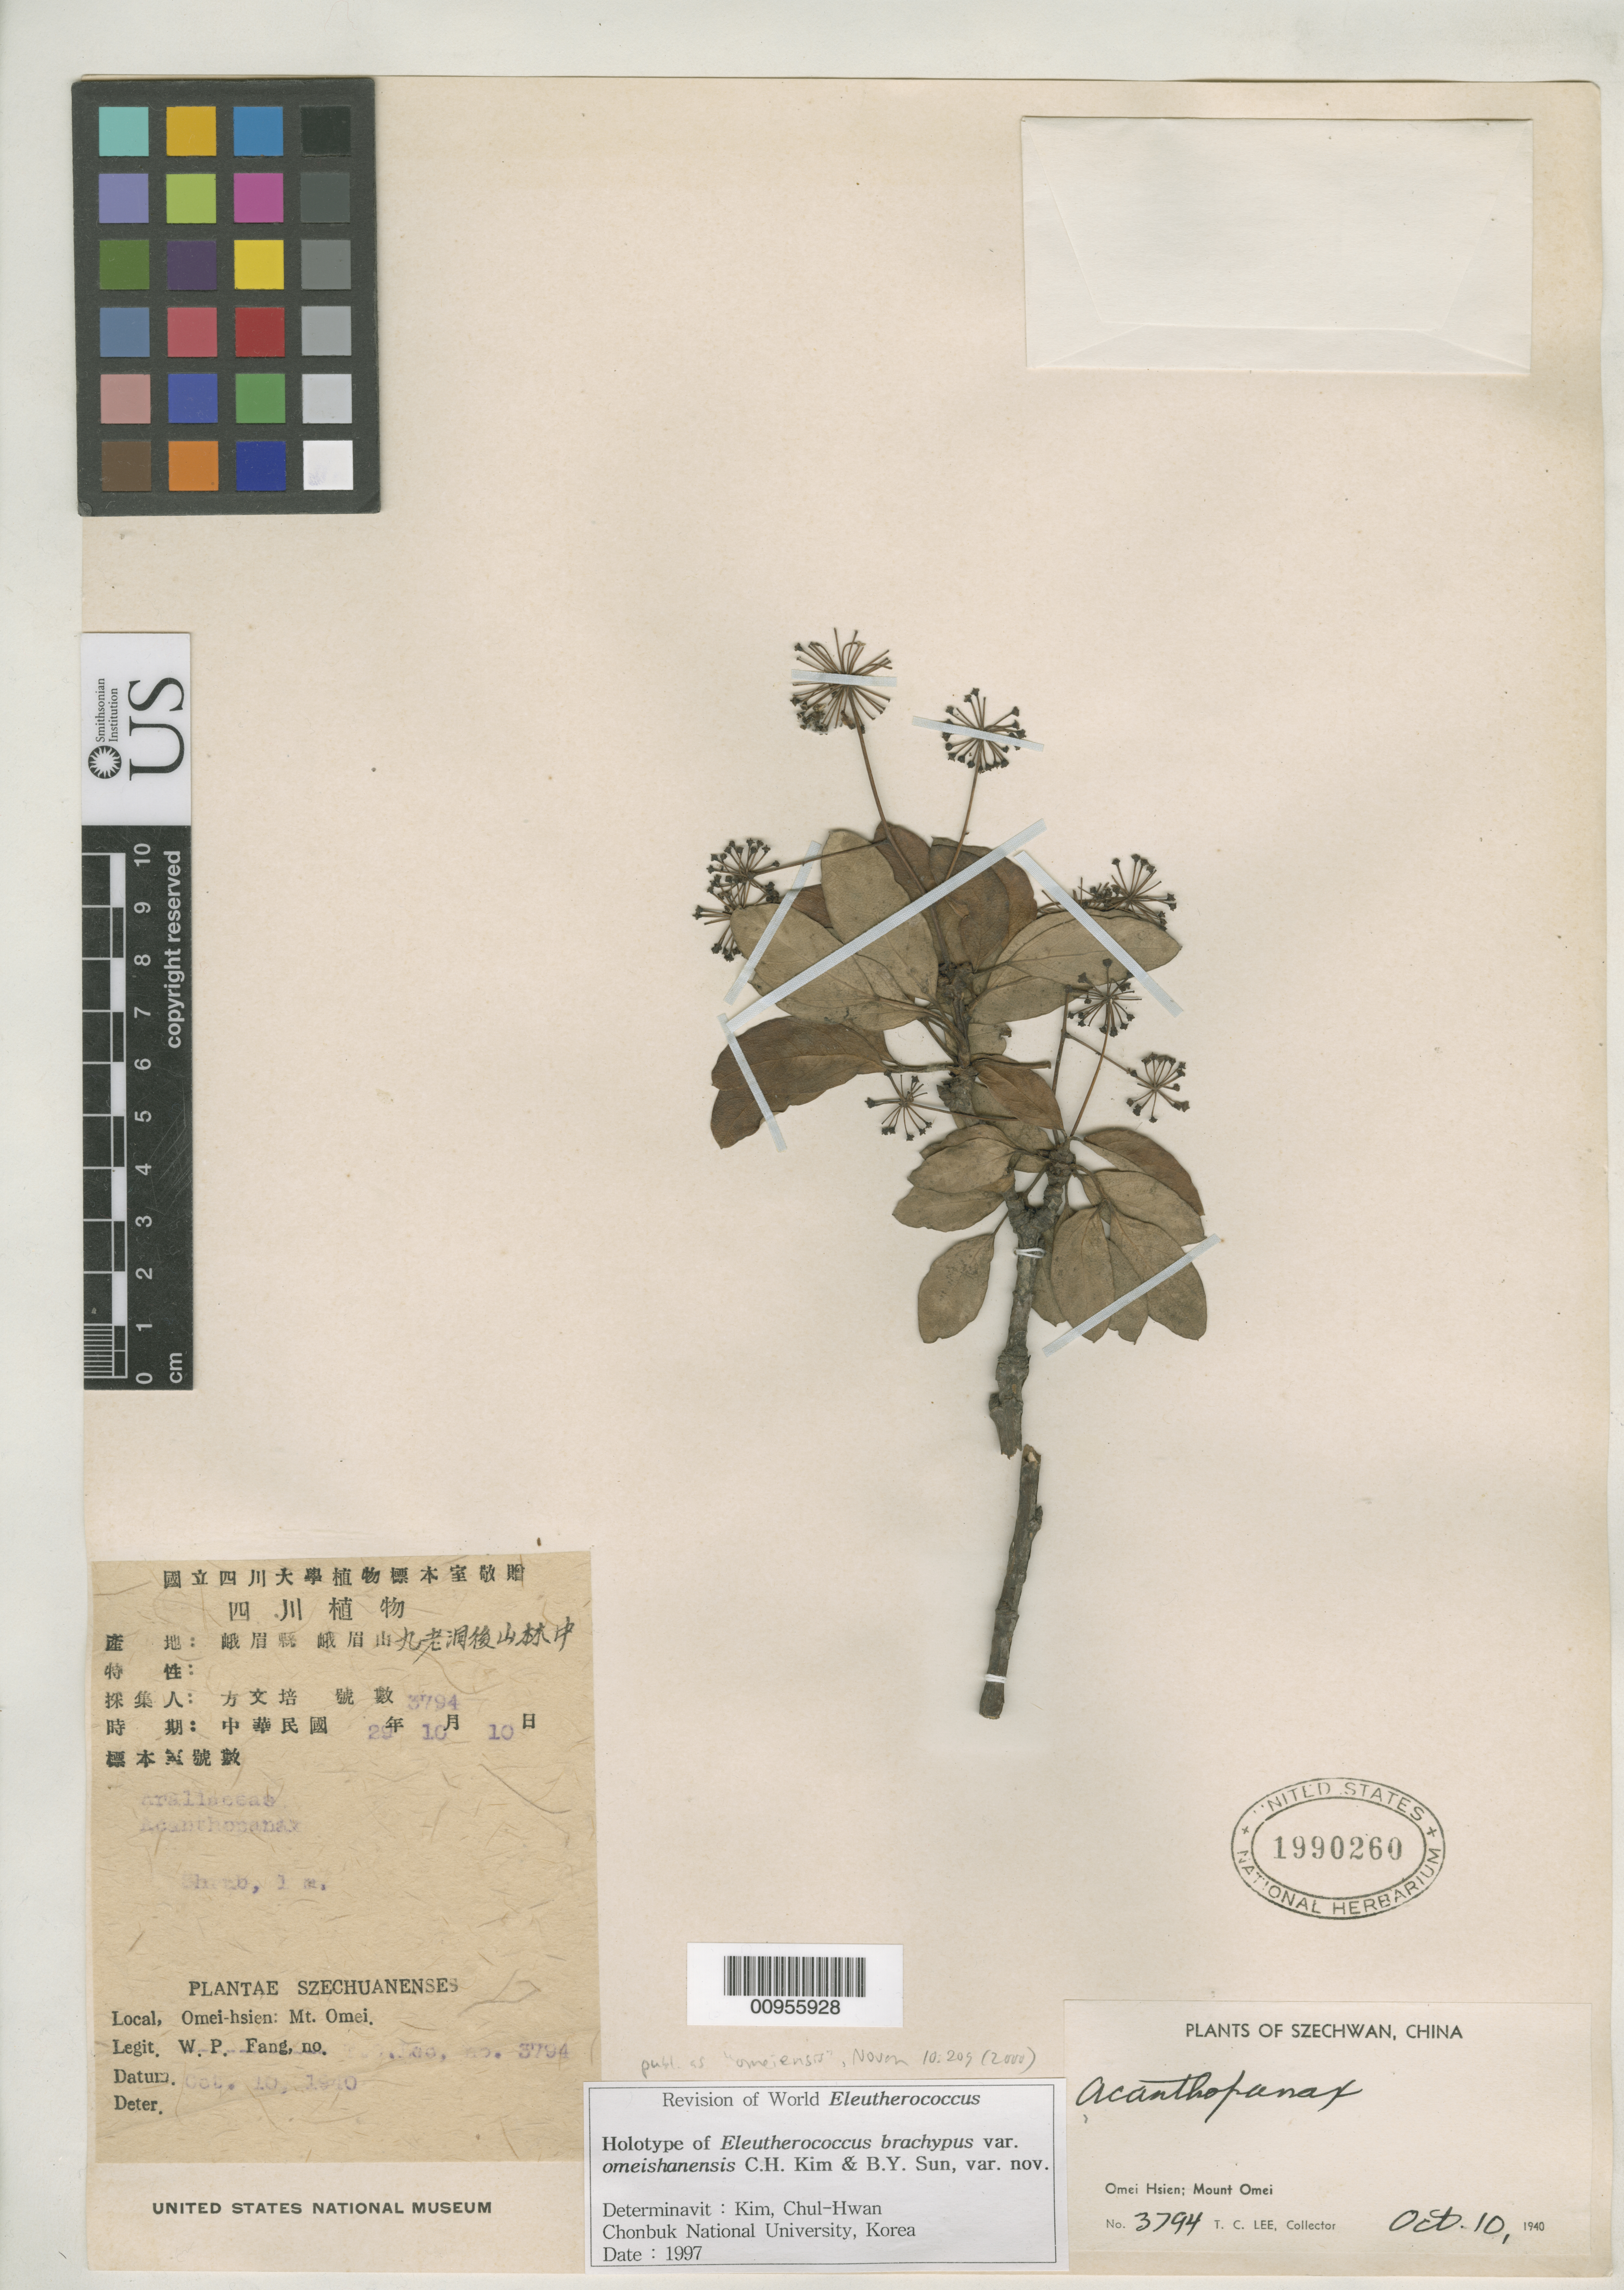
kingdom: Plantae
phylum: Tracheophyta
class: Magnoliopsida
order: Apiales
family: Araliaceae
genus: Eleutherococcus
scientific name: Eleutherococcus brachypus var. omeiensis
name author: C. H. Kim & B.Y. Sun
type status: Holotype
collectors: T. Lee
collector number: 3794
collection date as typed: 10 Oct 1940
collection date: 1940-10-10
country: China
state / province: Sichuan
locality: Omei Hsien; Mount Omei.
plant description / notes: Annotated as "omeishanensis" but epithet published as "omeiensis".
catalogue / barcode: US 1990260